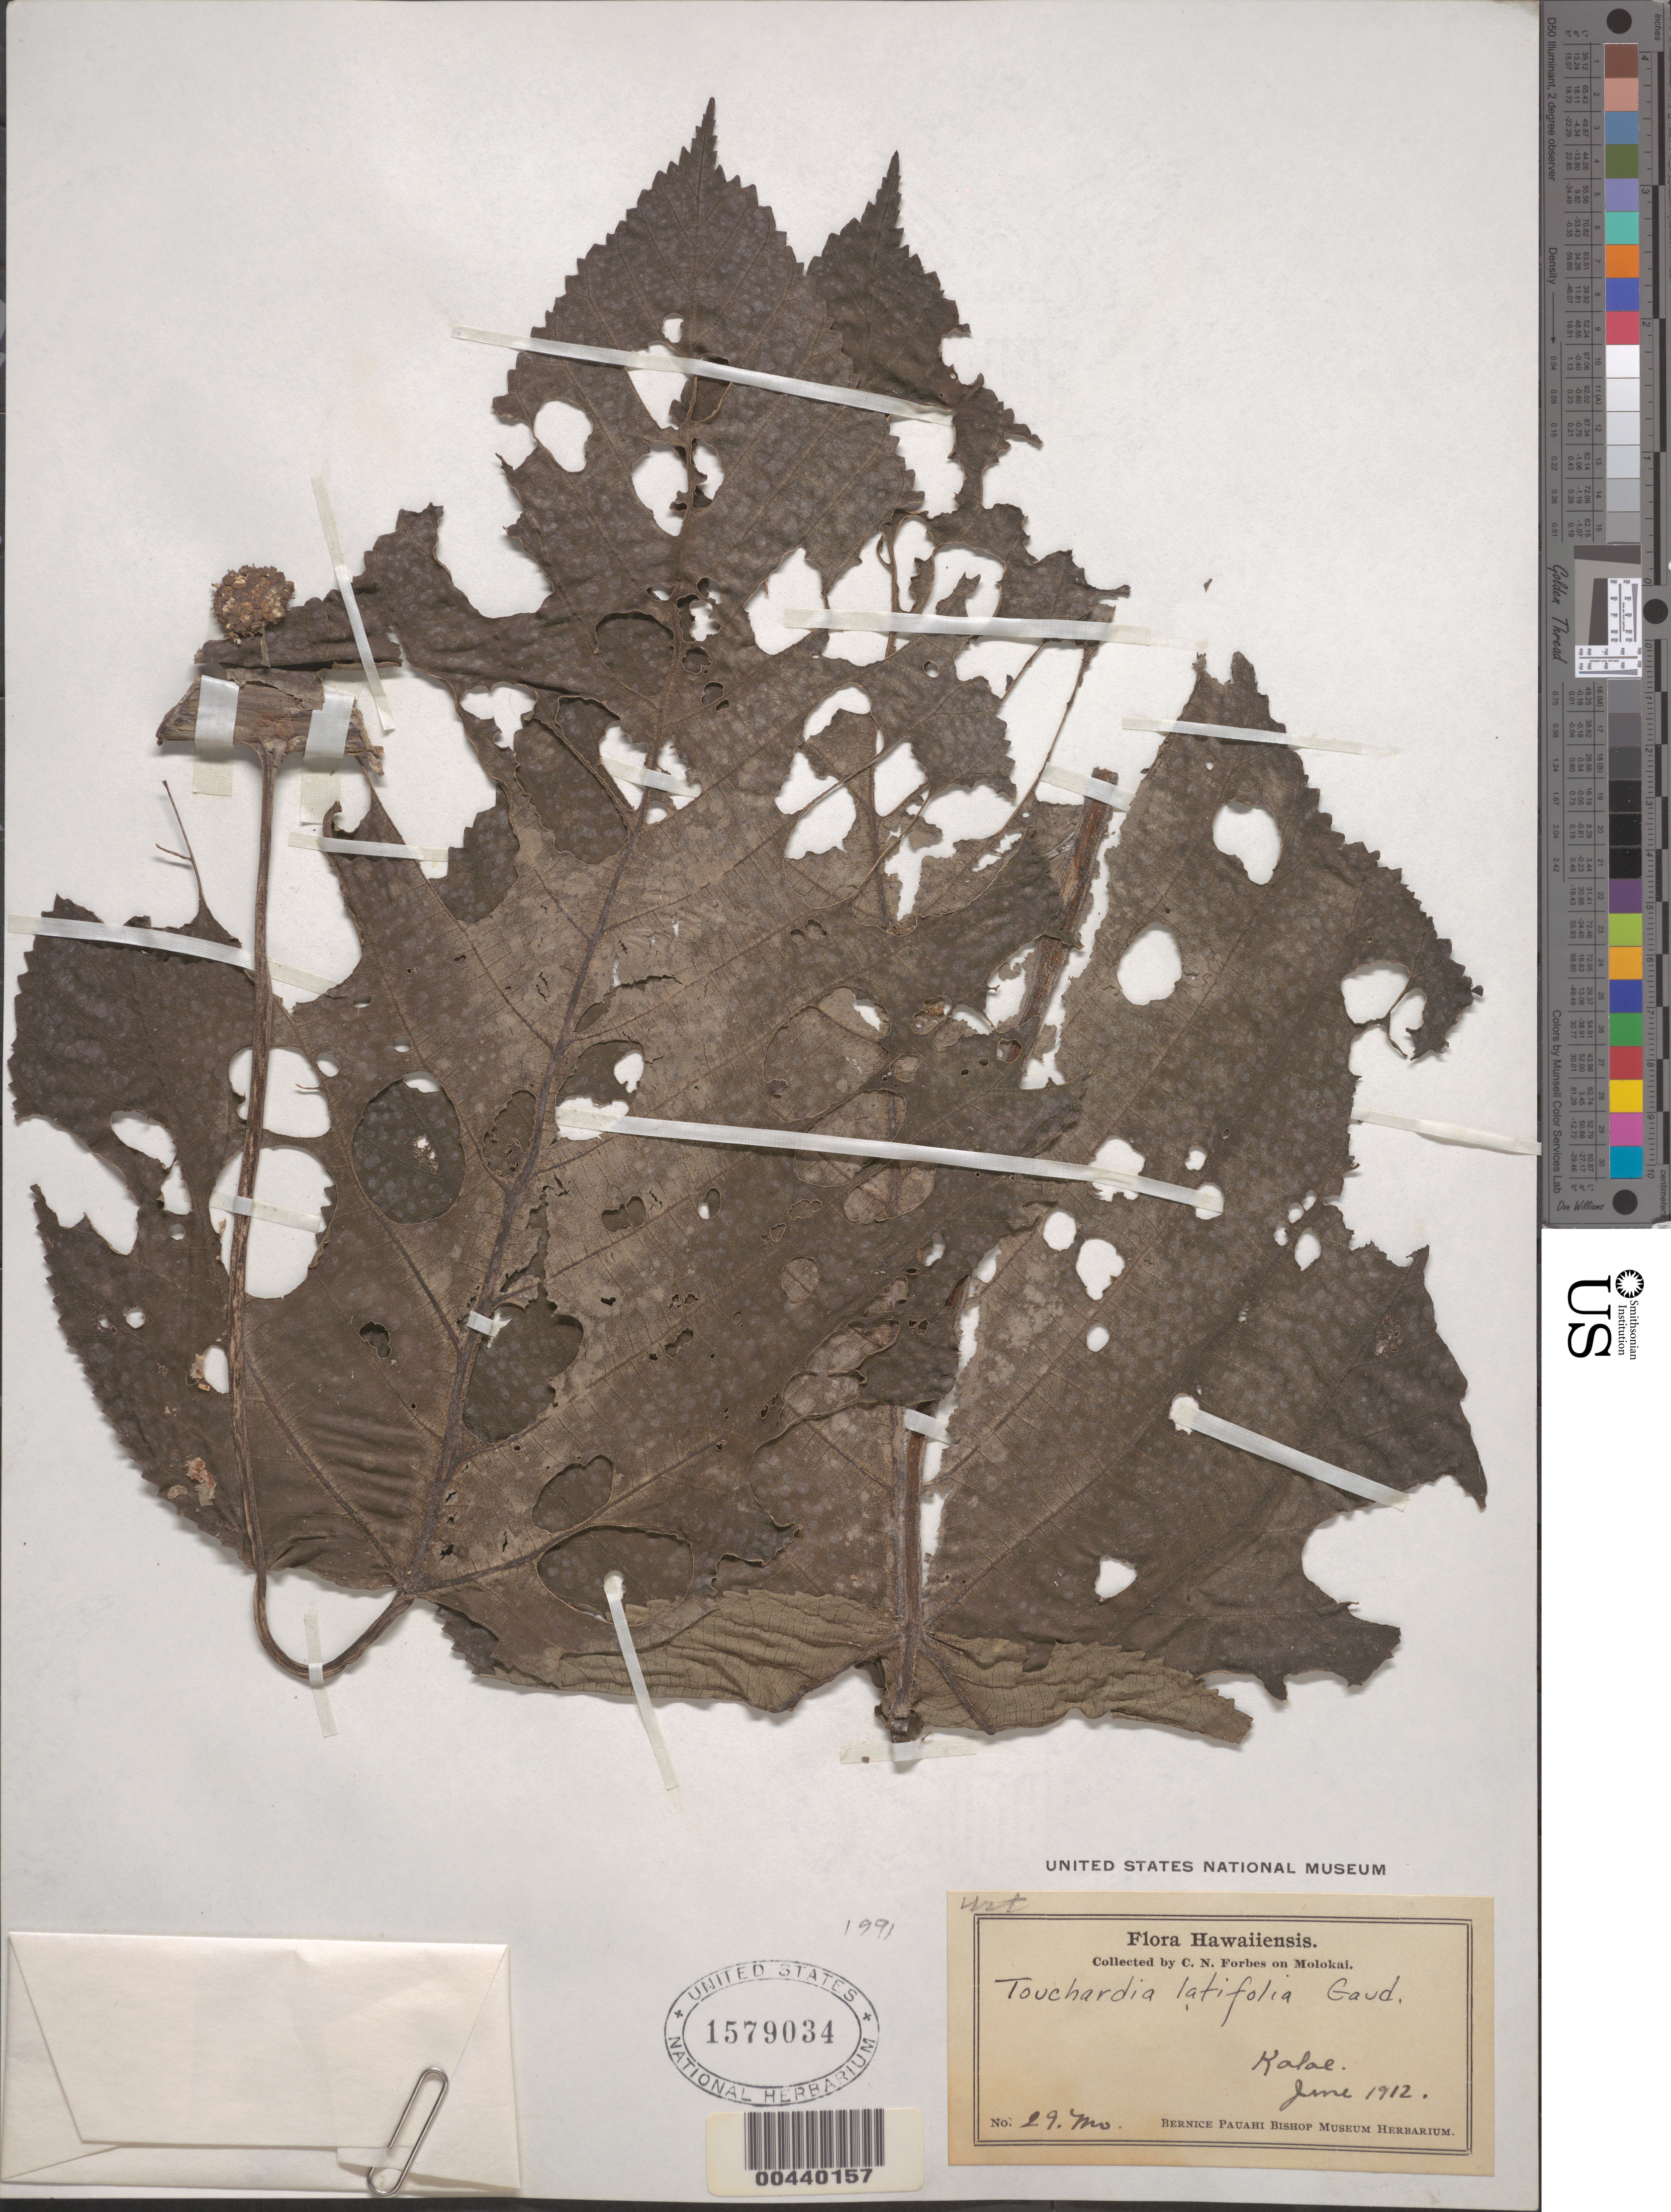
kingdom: Plantae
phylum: Tracheophyta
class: Magnoliopsida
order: Rosales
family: Urticaceae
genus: Touchardia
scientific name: Touchardia latifolia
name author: Gaudich.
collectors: C. N. Forbes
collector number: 29.Mo.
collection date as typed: Jun 1912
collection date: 1912-06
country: United States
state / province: Hawaii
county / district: Maui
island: Moloka'i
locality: Kalae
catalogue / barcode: US 1579034